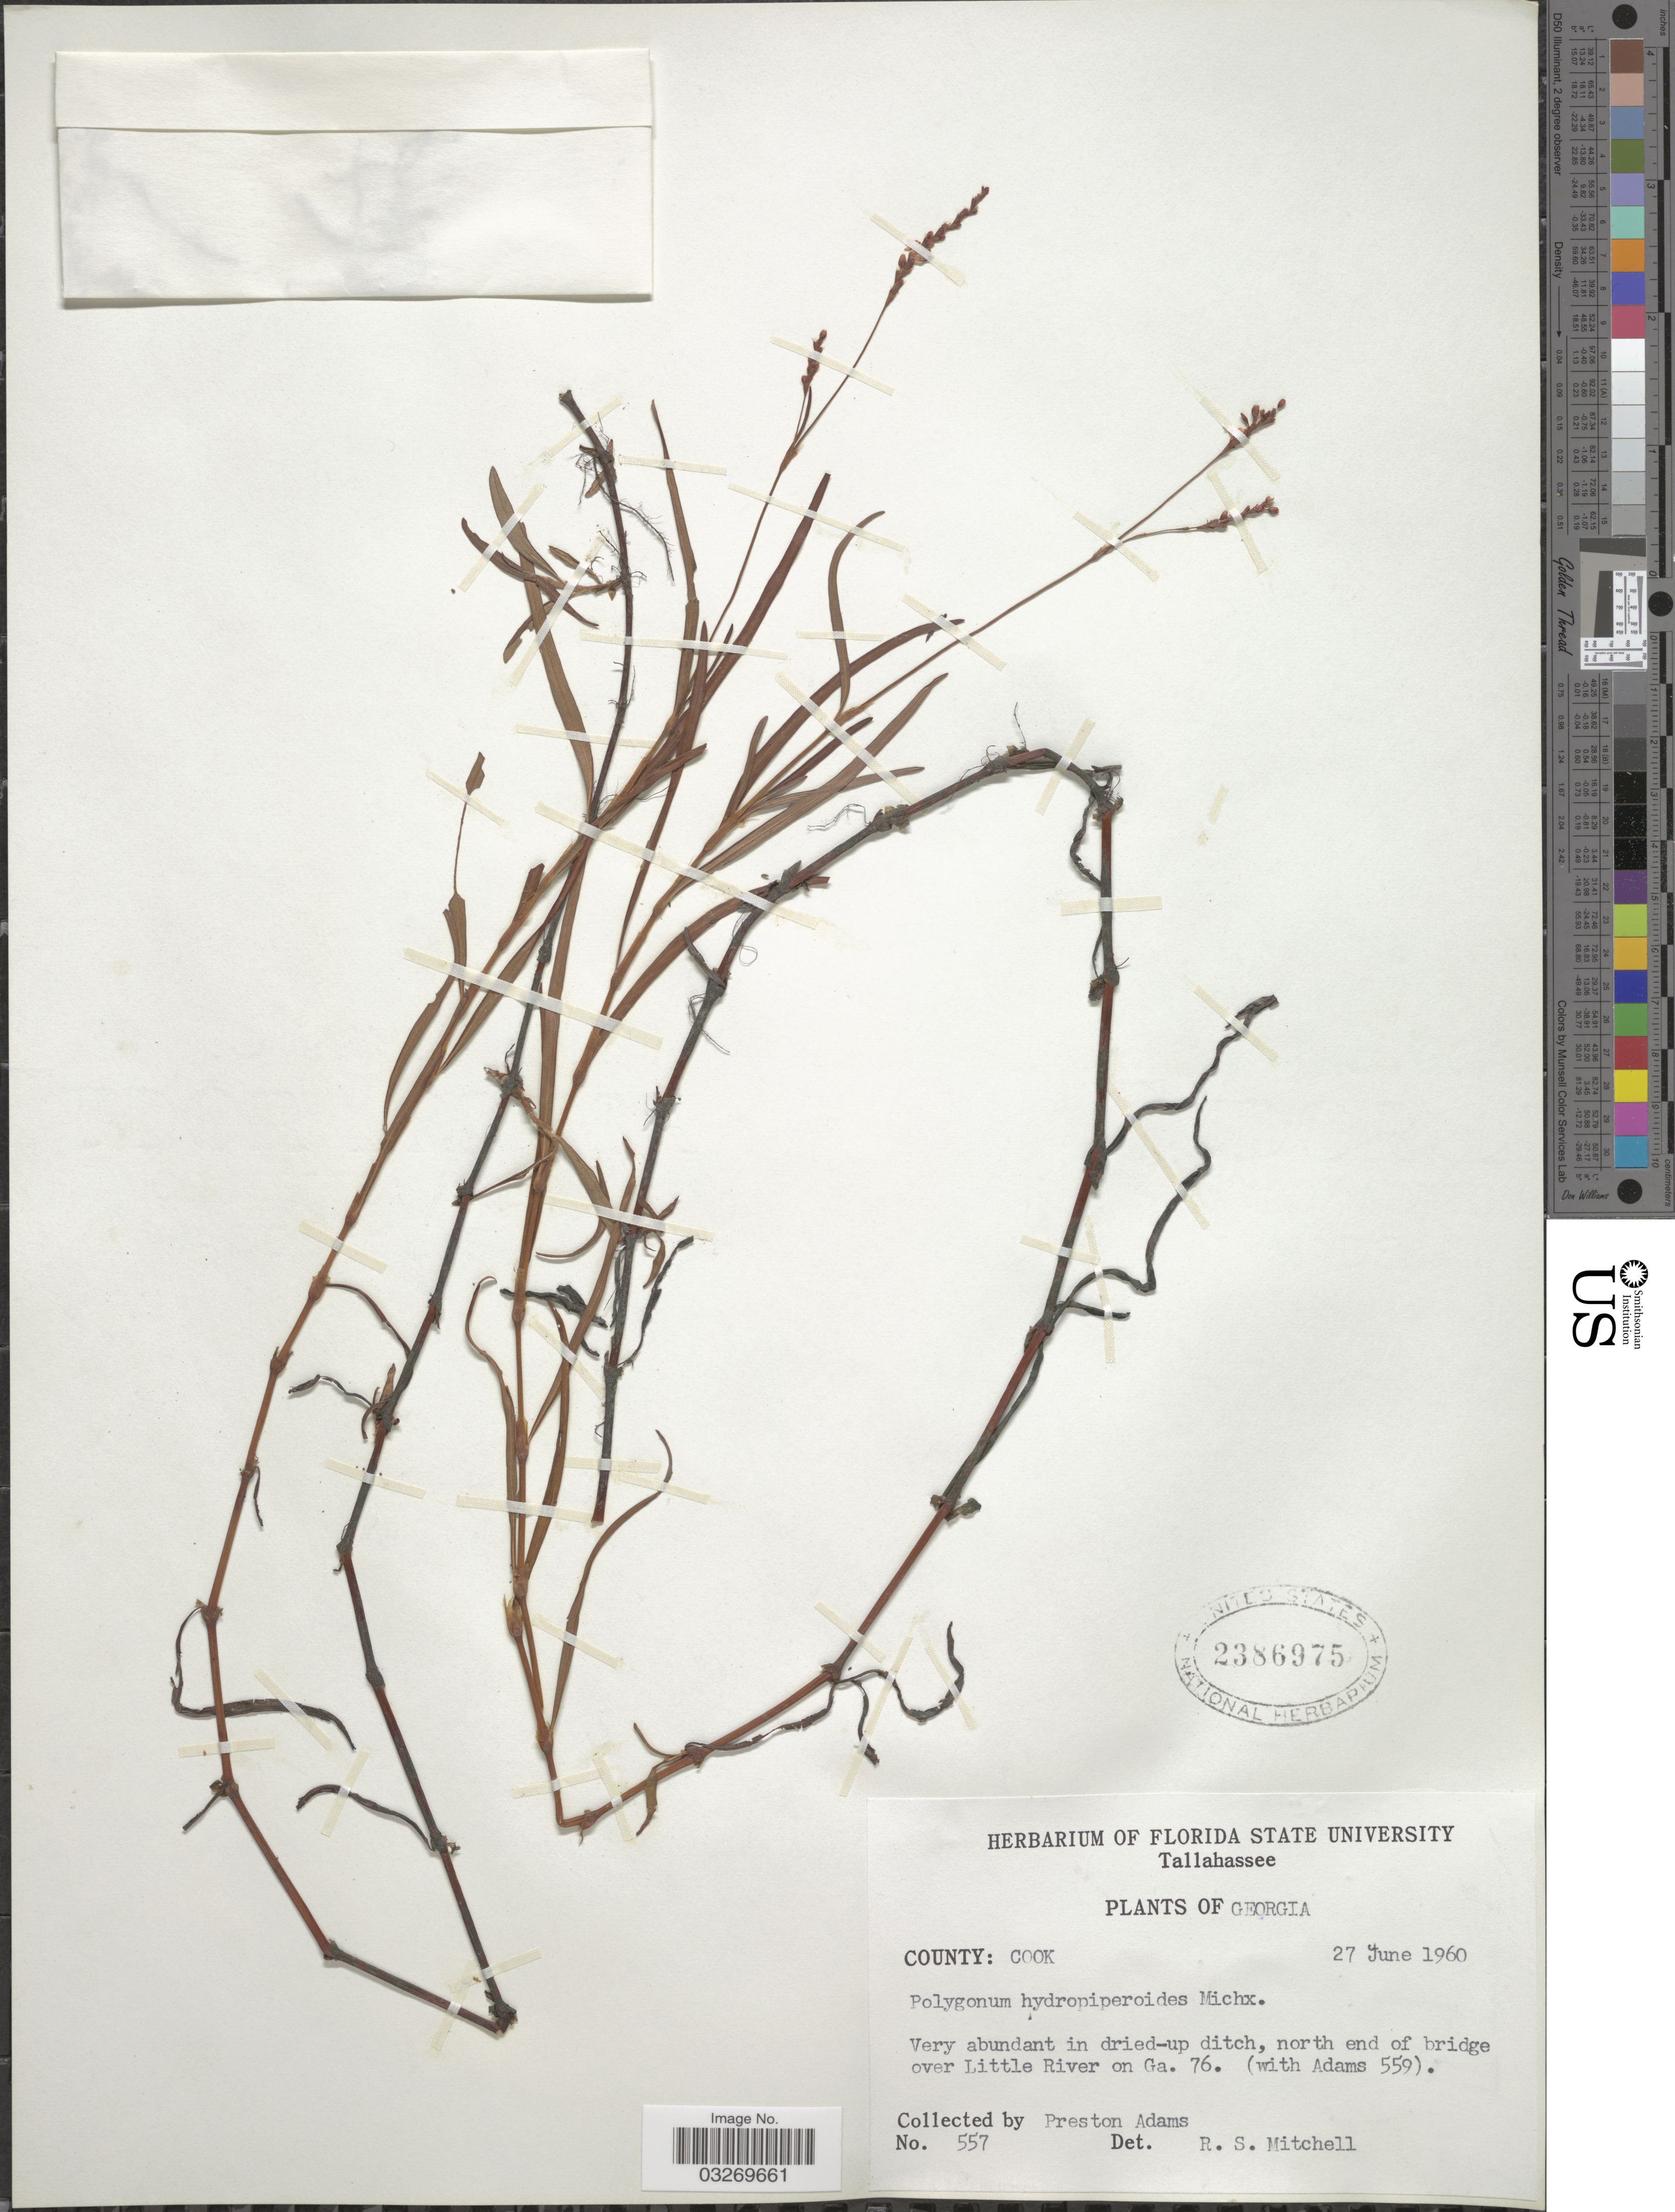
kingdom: Plantae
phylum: Tracheophyta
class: Magnoliopsida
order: Caryophyllales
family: Polygonaceae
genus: Polygonum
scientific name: Polygonum hydropiperoides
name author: Michx.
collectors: P. Adams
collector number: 557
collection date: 1960-06-27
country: United States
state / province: Georgia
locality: North end of bridge over Little River on Ga. 76. (with Adams 559).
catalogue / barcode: US 2386975